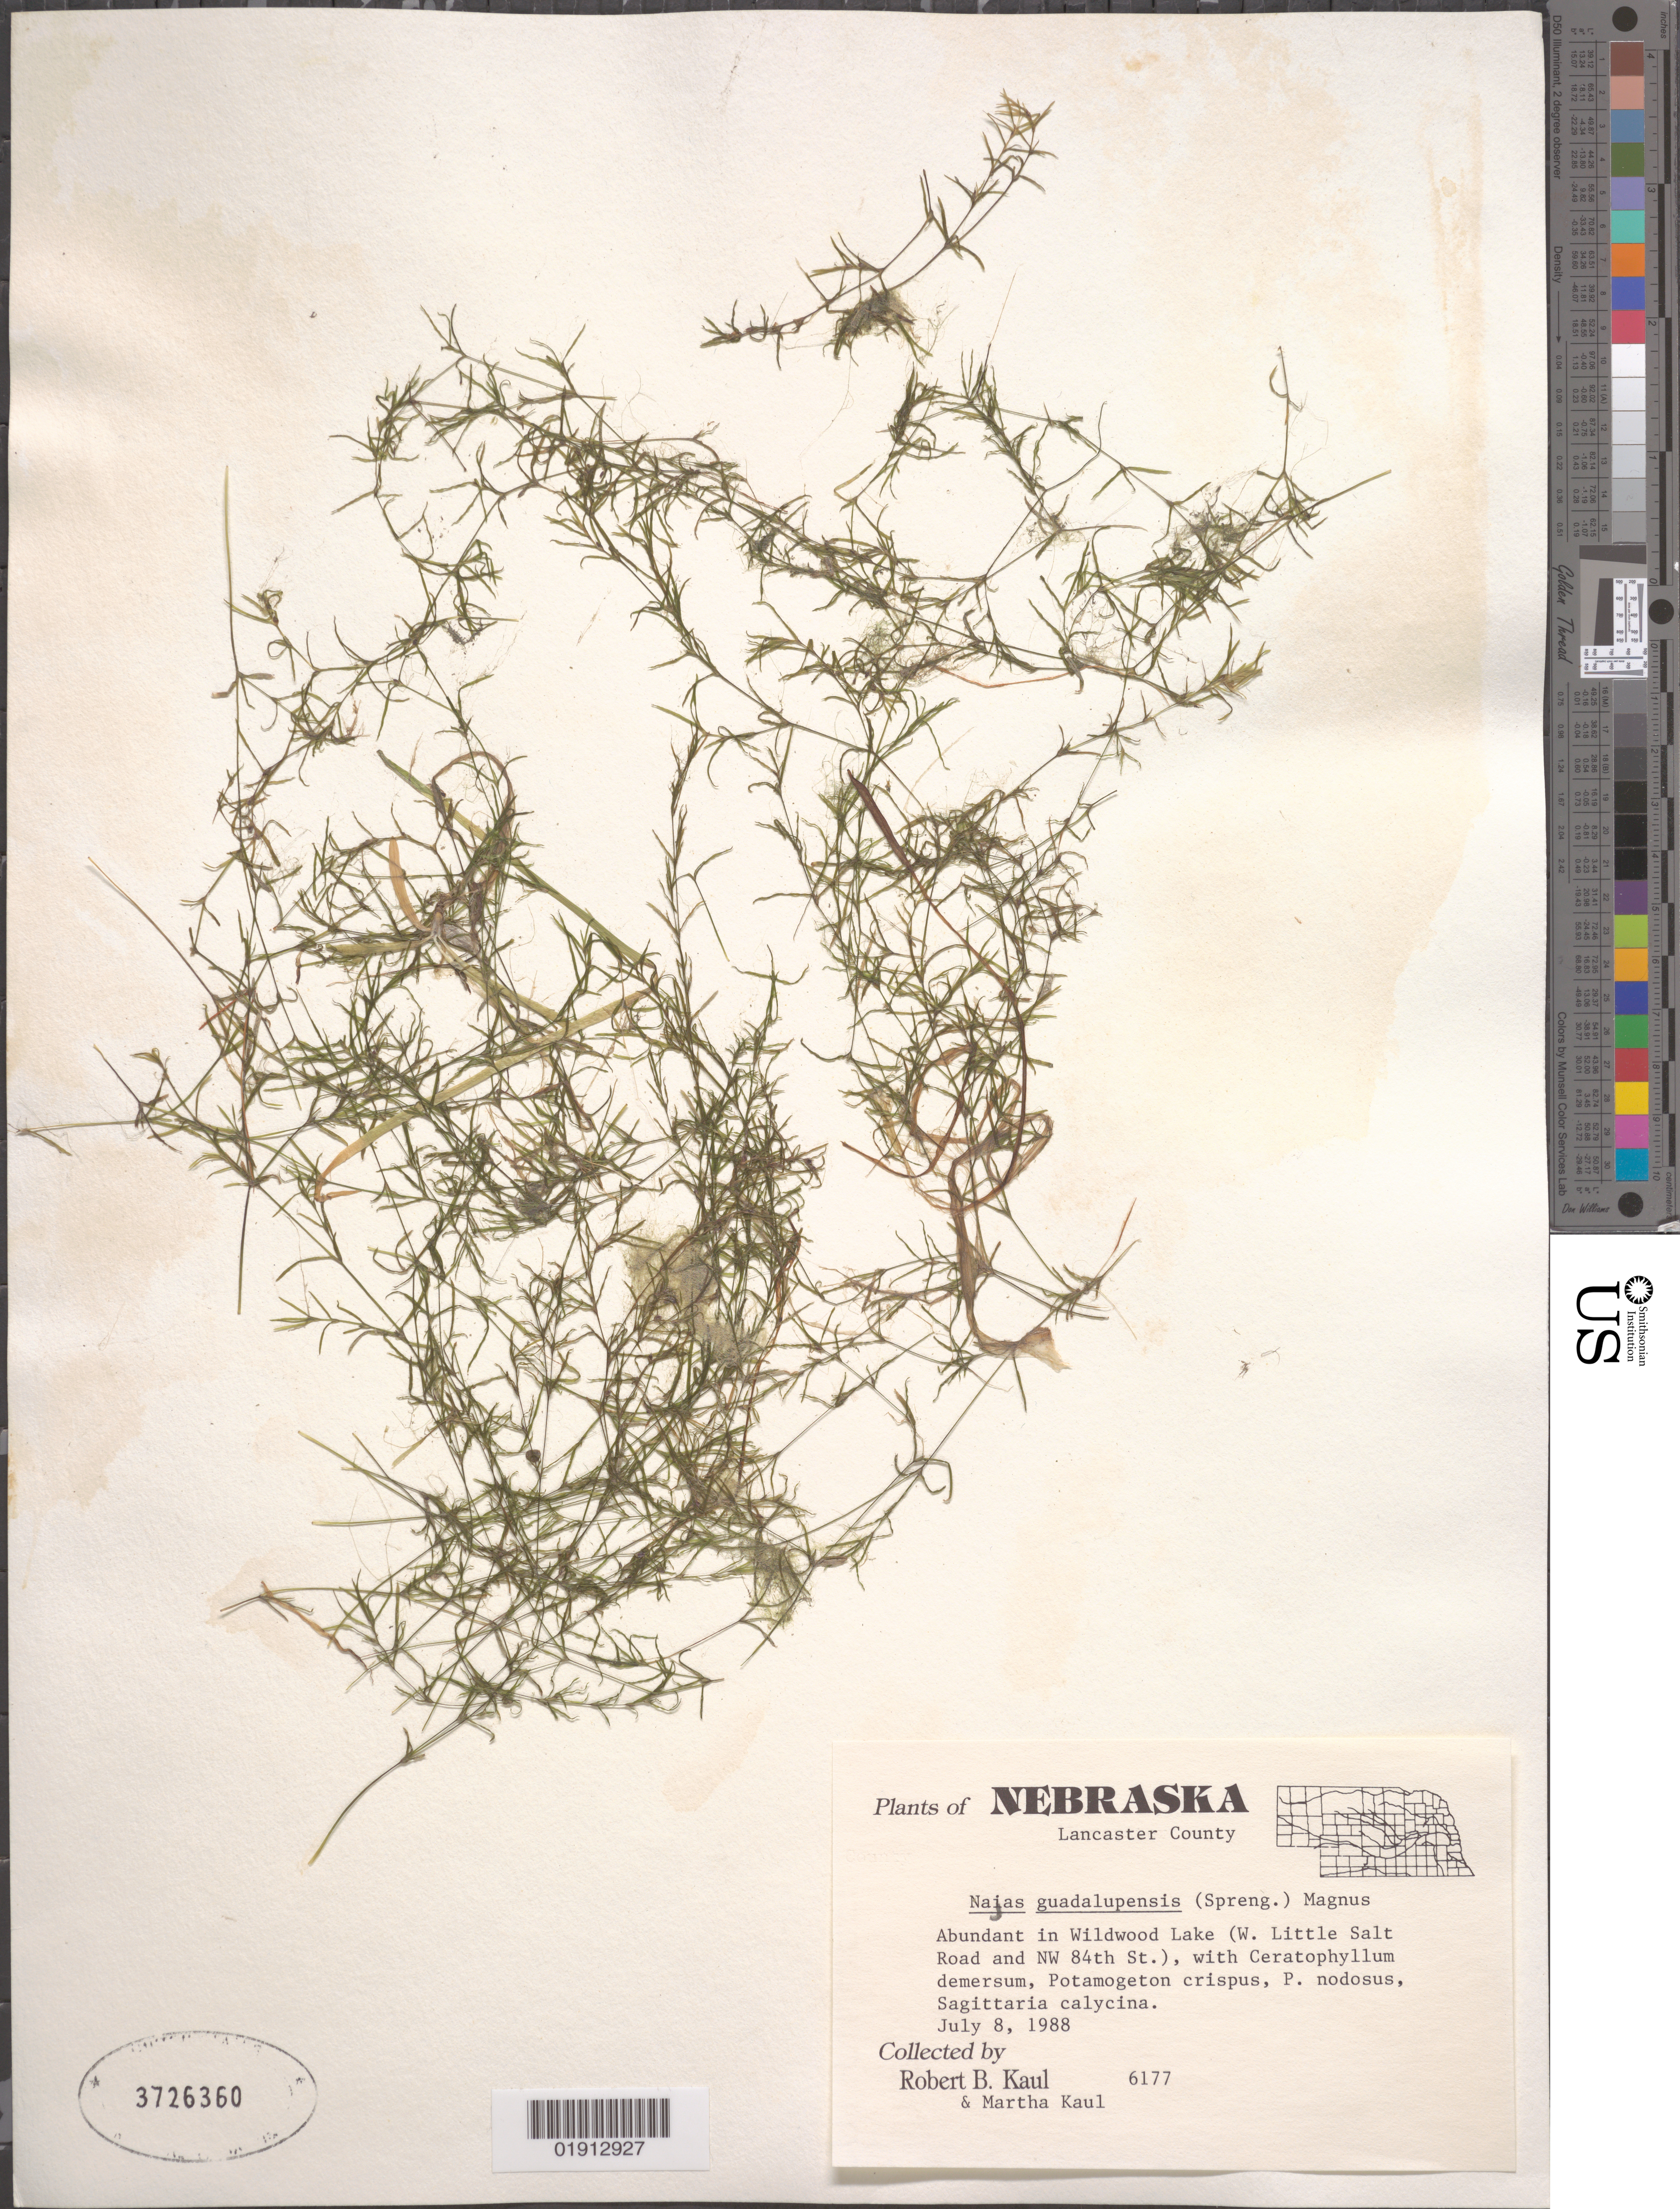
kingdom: Plantae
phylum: Tracheophyta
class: Liliopsida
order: Alismatales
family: Hydrocharitaceae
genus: Najas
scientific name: Najas guadalupensis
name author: (Spreng.) Magnus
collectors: R. Kaul & M. Kaul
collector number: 6177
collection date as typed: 8 Jul 1988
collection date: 1988-07-08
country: United States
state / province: Nebraska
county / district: Lancaster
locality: Wildwood Lake (W. Little Salt Road and NW 84th St.)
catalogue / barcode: US 3726360